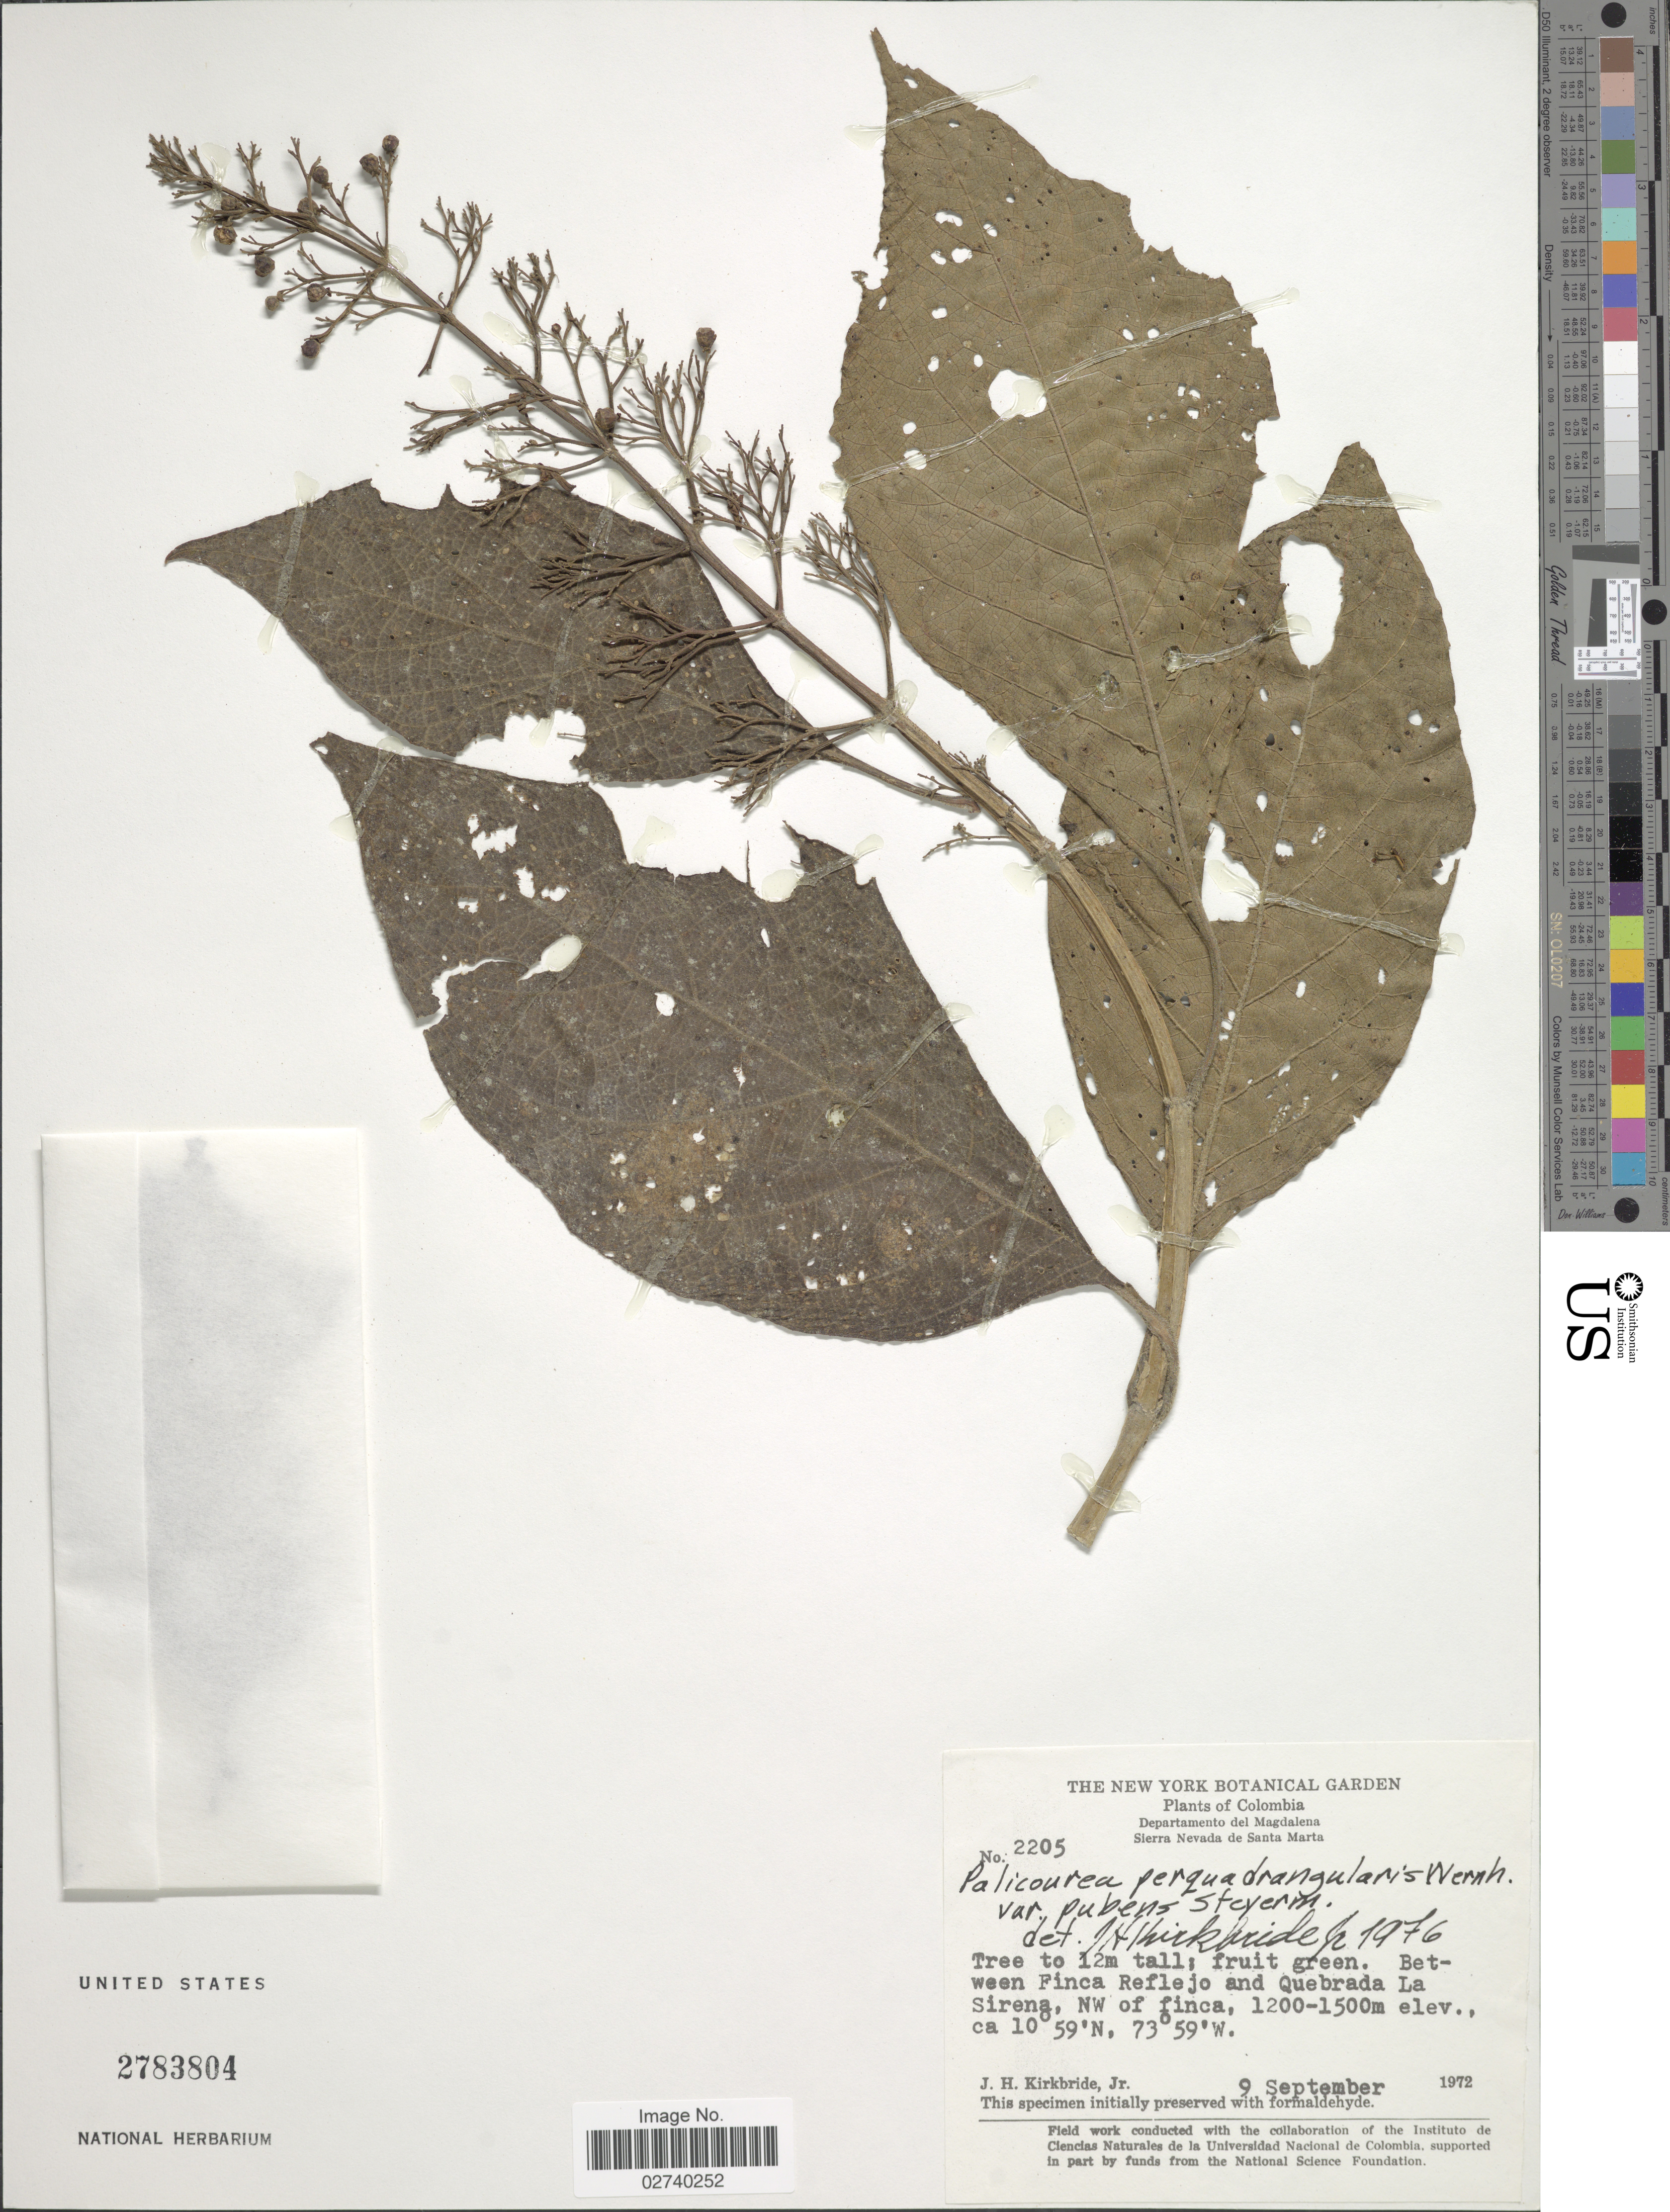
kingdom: Plantae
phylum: Tracheophyta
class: Magnoliopsida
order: Gentianales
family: Rubiaceae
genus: Palicourea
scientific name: Palicourea perquadrangularis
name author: Wernham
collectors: J. H. Kirkbride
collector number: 2205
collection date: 1972-09-09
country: Colombia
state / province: Magdalena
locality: Sierra Nevada de Santa Marta, between Finca Reflejo and Quebrada La Sirena, NW of finca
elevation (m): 1200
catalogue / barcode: US 2783804